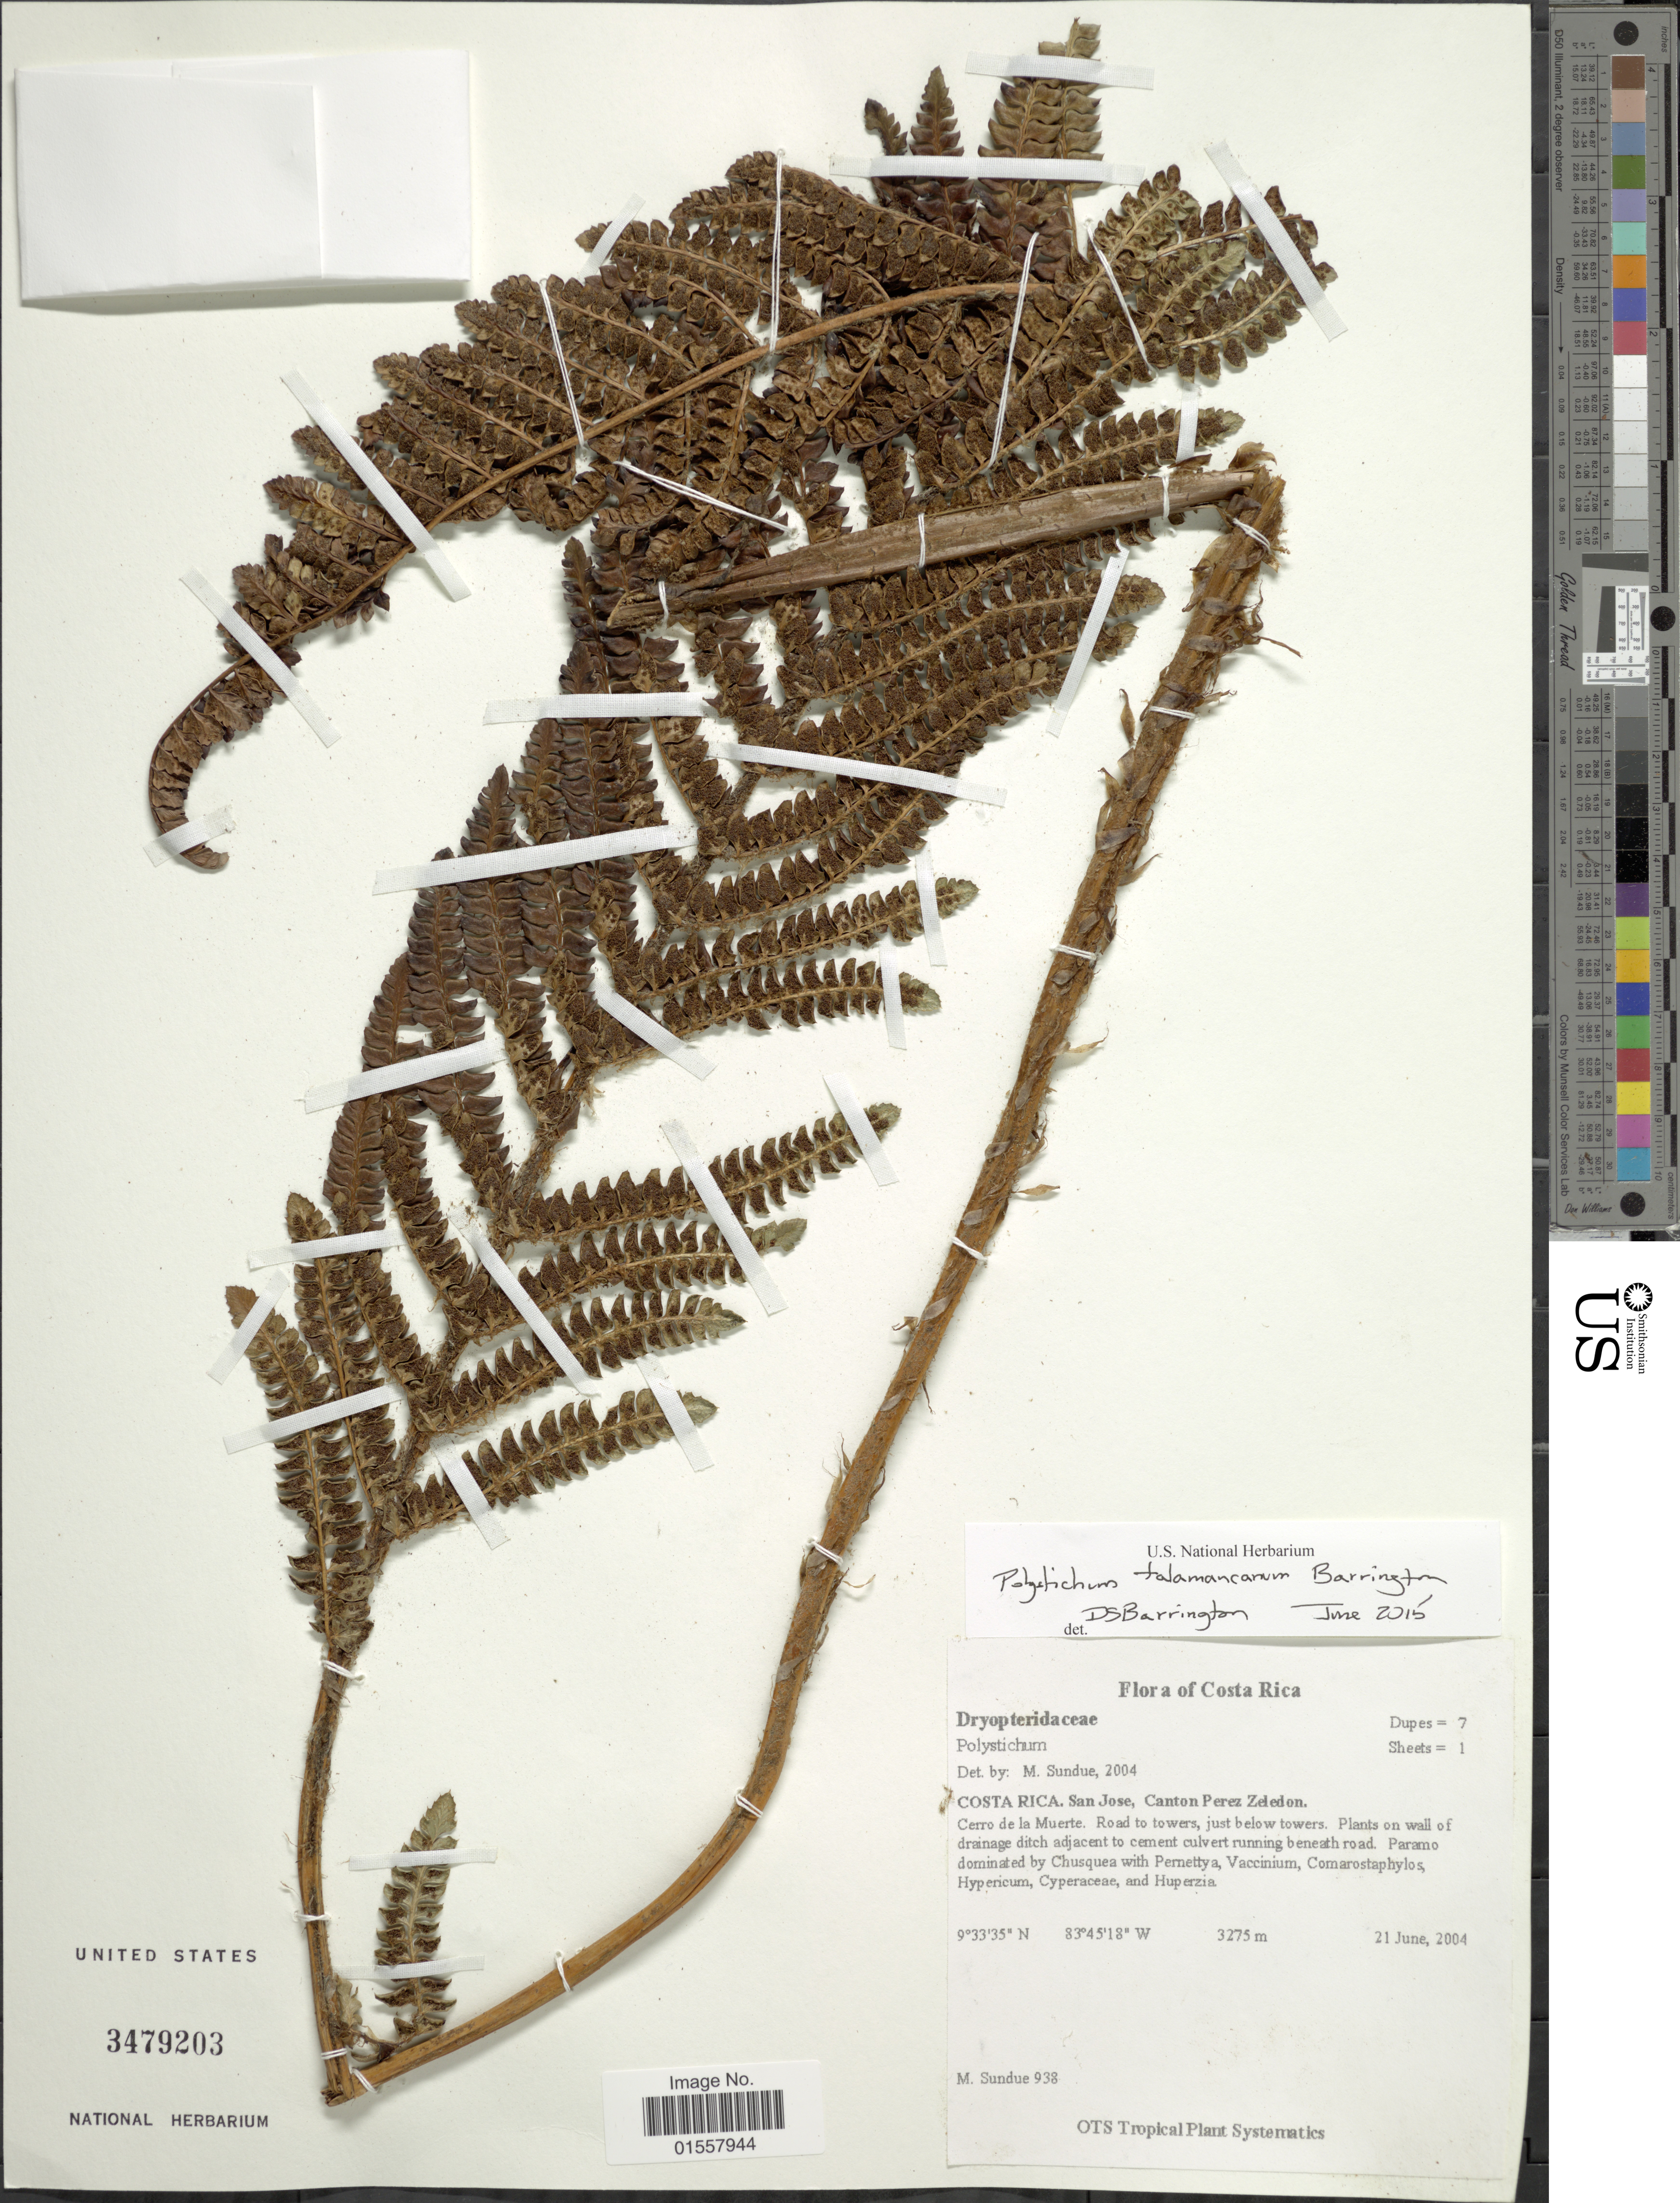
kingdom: Plantae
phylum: Tracheophyta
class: Polypodiopsida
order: Polypodiales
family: Dryopteridaceae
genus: Polystichum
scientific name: Polystichum talamancanum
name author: Barrington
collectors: M. Sundue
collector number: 938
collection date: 2004-06-21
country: Costa Rica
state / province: San José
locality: Costa Rica, San Jose, Canton Perez Zeledon, Cerro de la Muerte, Road to towers, just below towers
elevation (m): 3275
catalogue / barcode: US 2479203